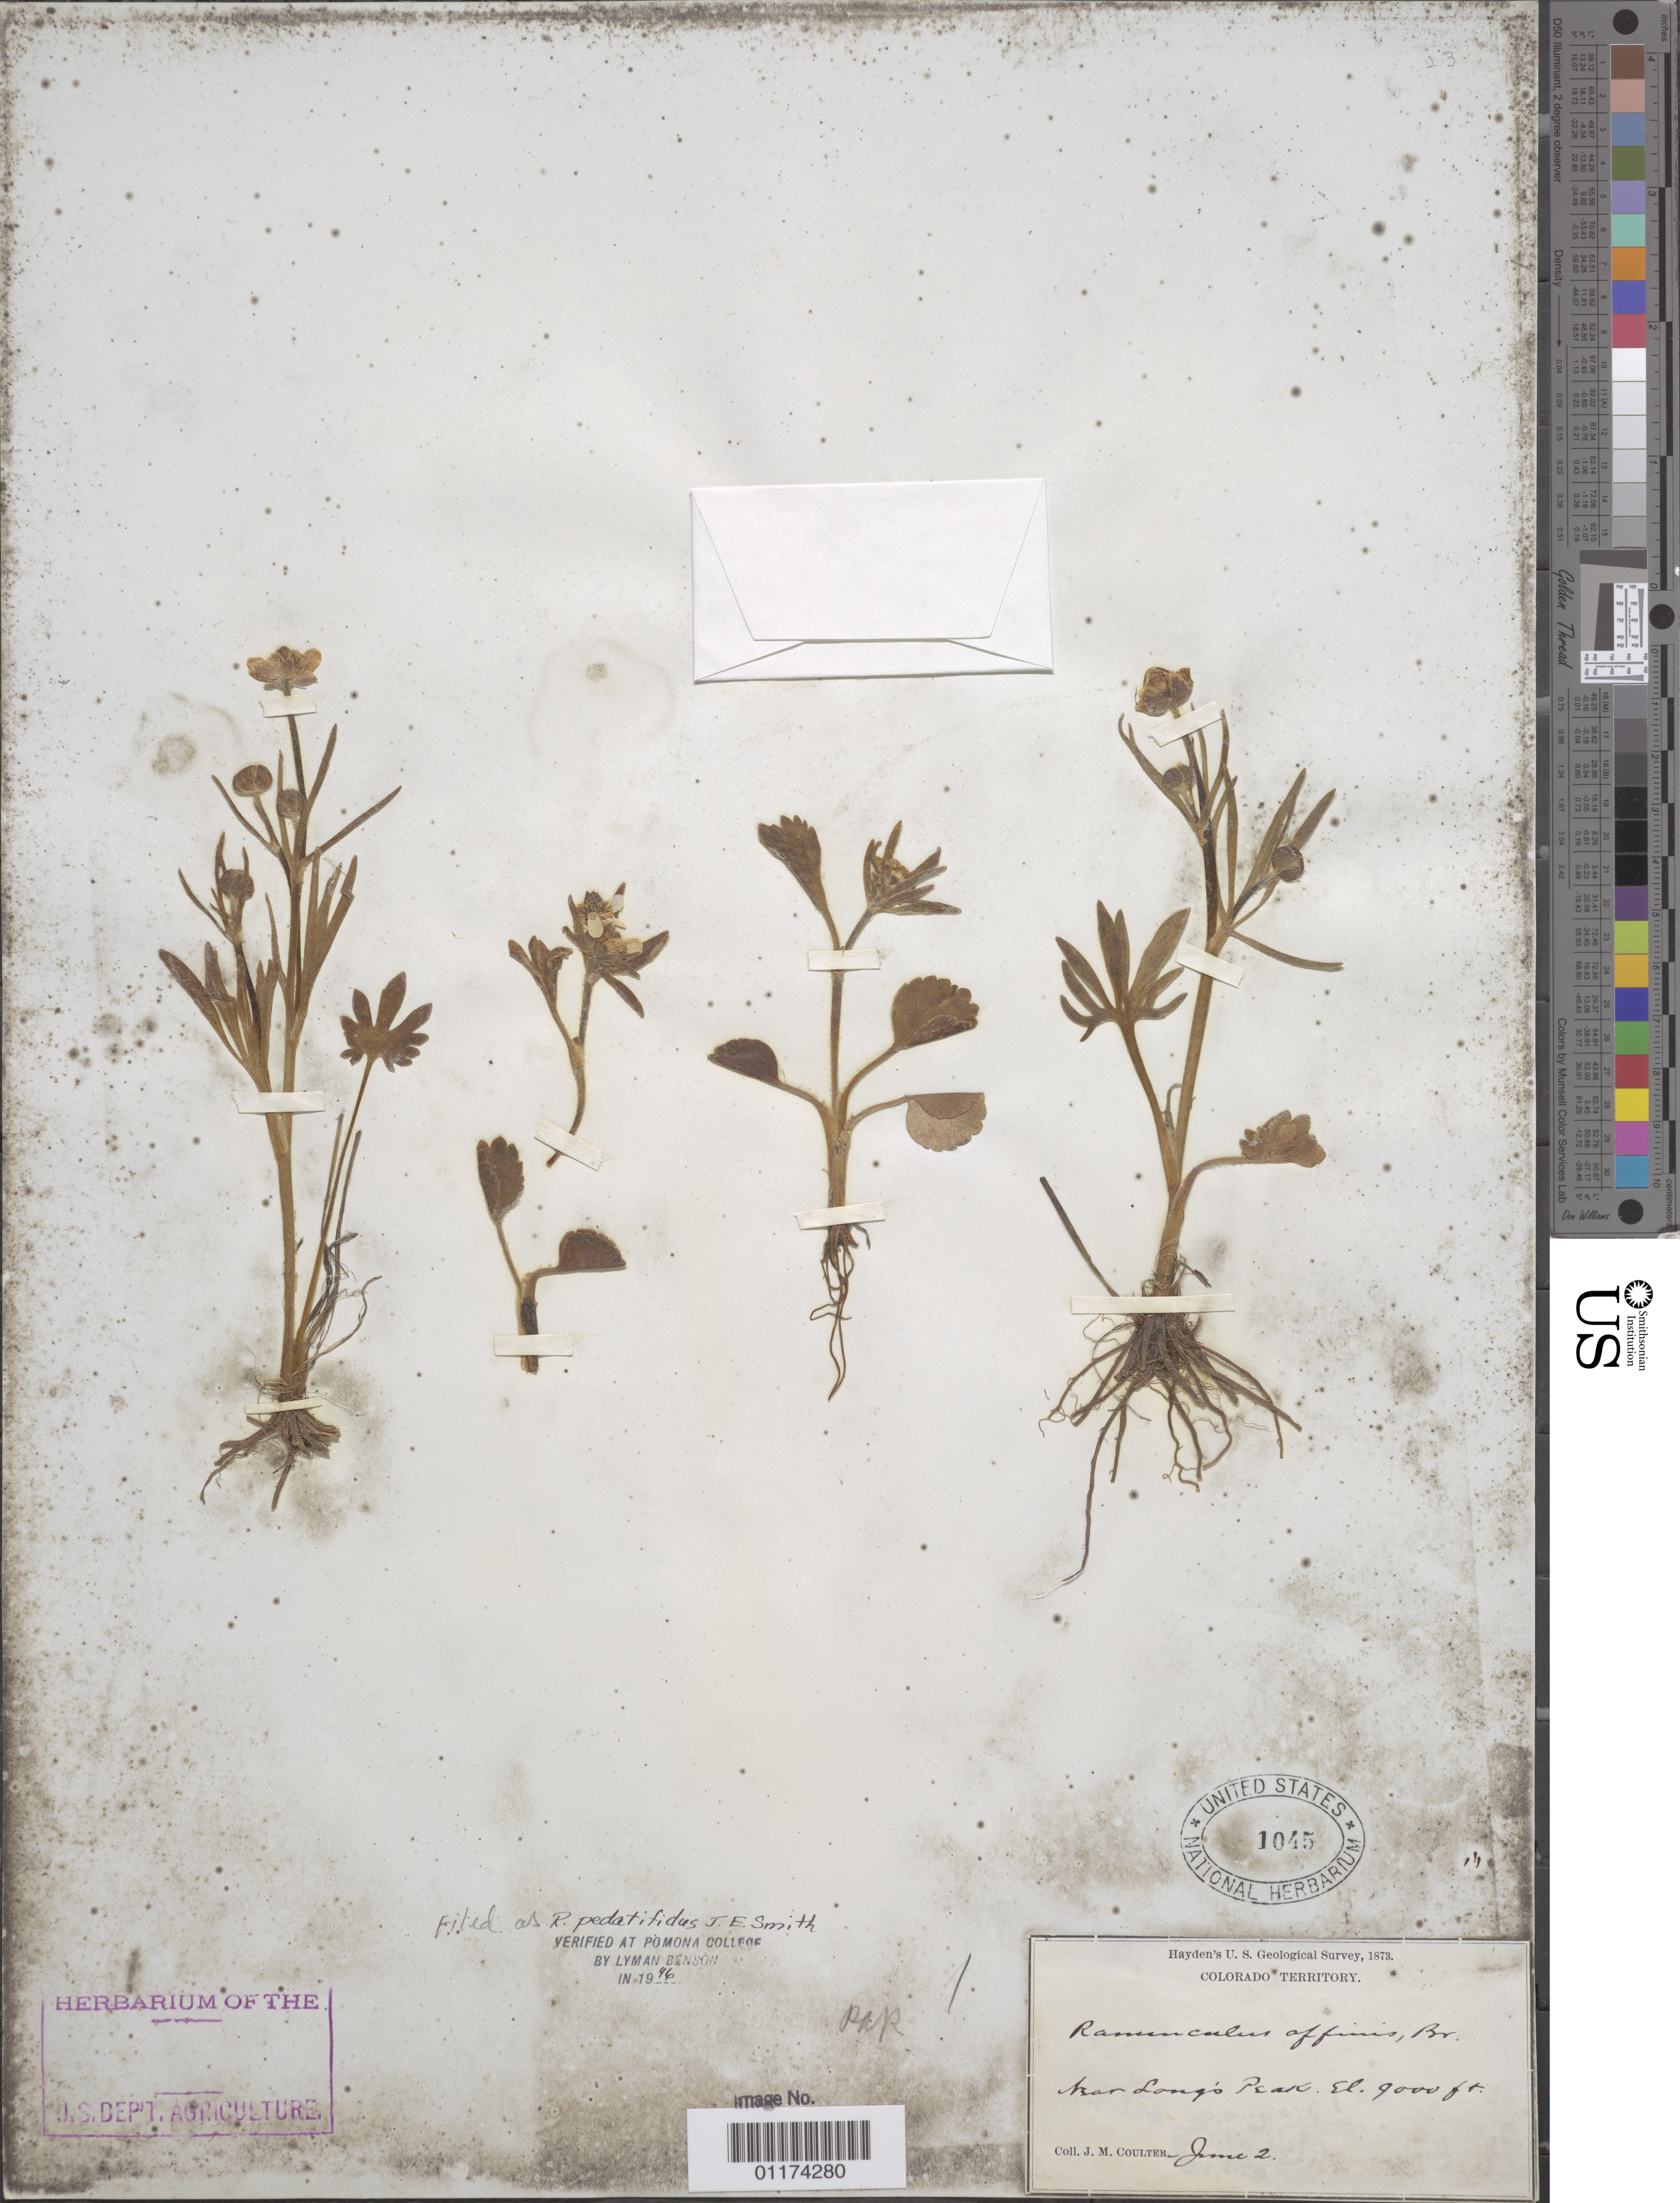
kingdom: Plantae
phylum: Tracheophyta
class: Magnoliopsida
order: Ranunculales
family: Ranunculaceae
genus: Ranunculus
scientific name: Ranunculus pedatifidus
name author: Sm.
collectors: J. M. Coulter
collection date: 1873-06-02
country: United States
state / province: Colorado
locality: Long's Peak.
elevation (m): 2743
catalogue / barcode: US 1045